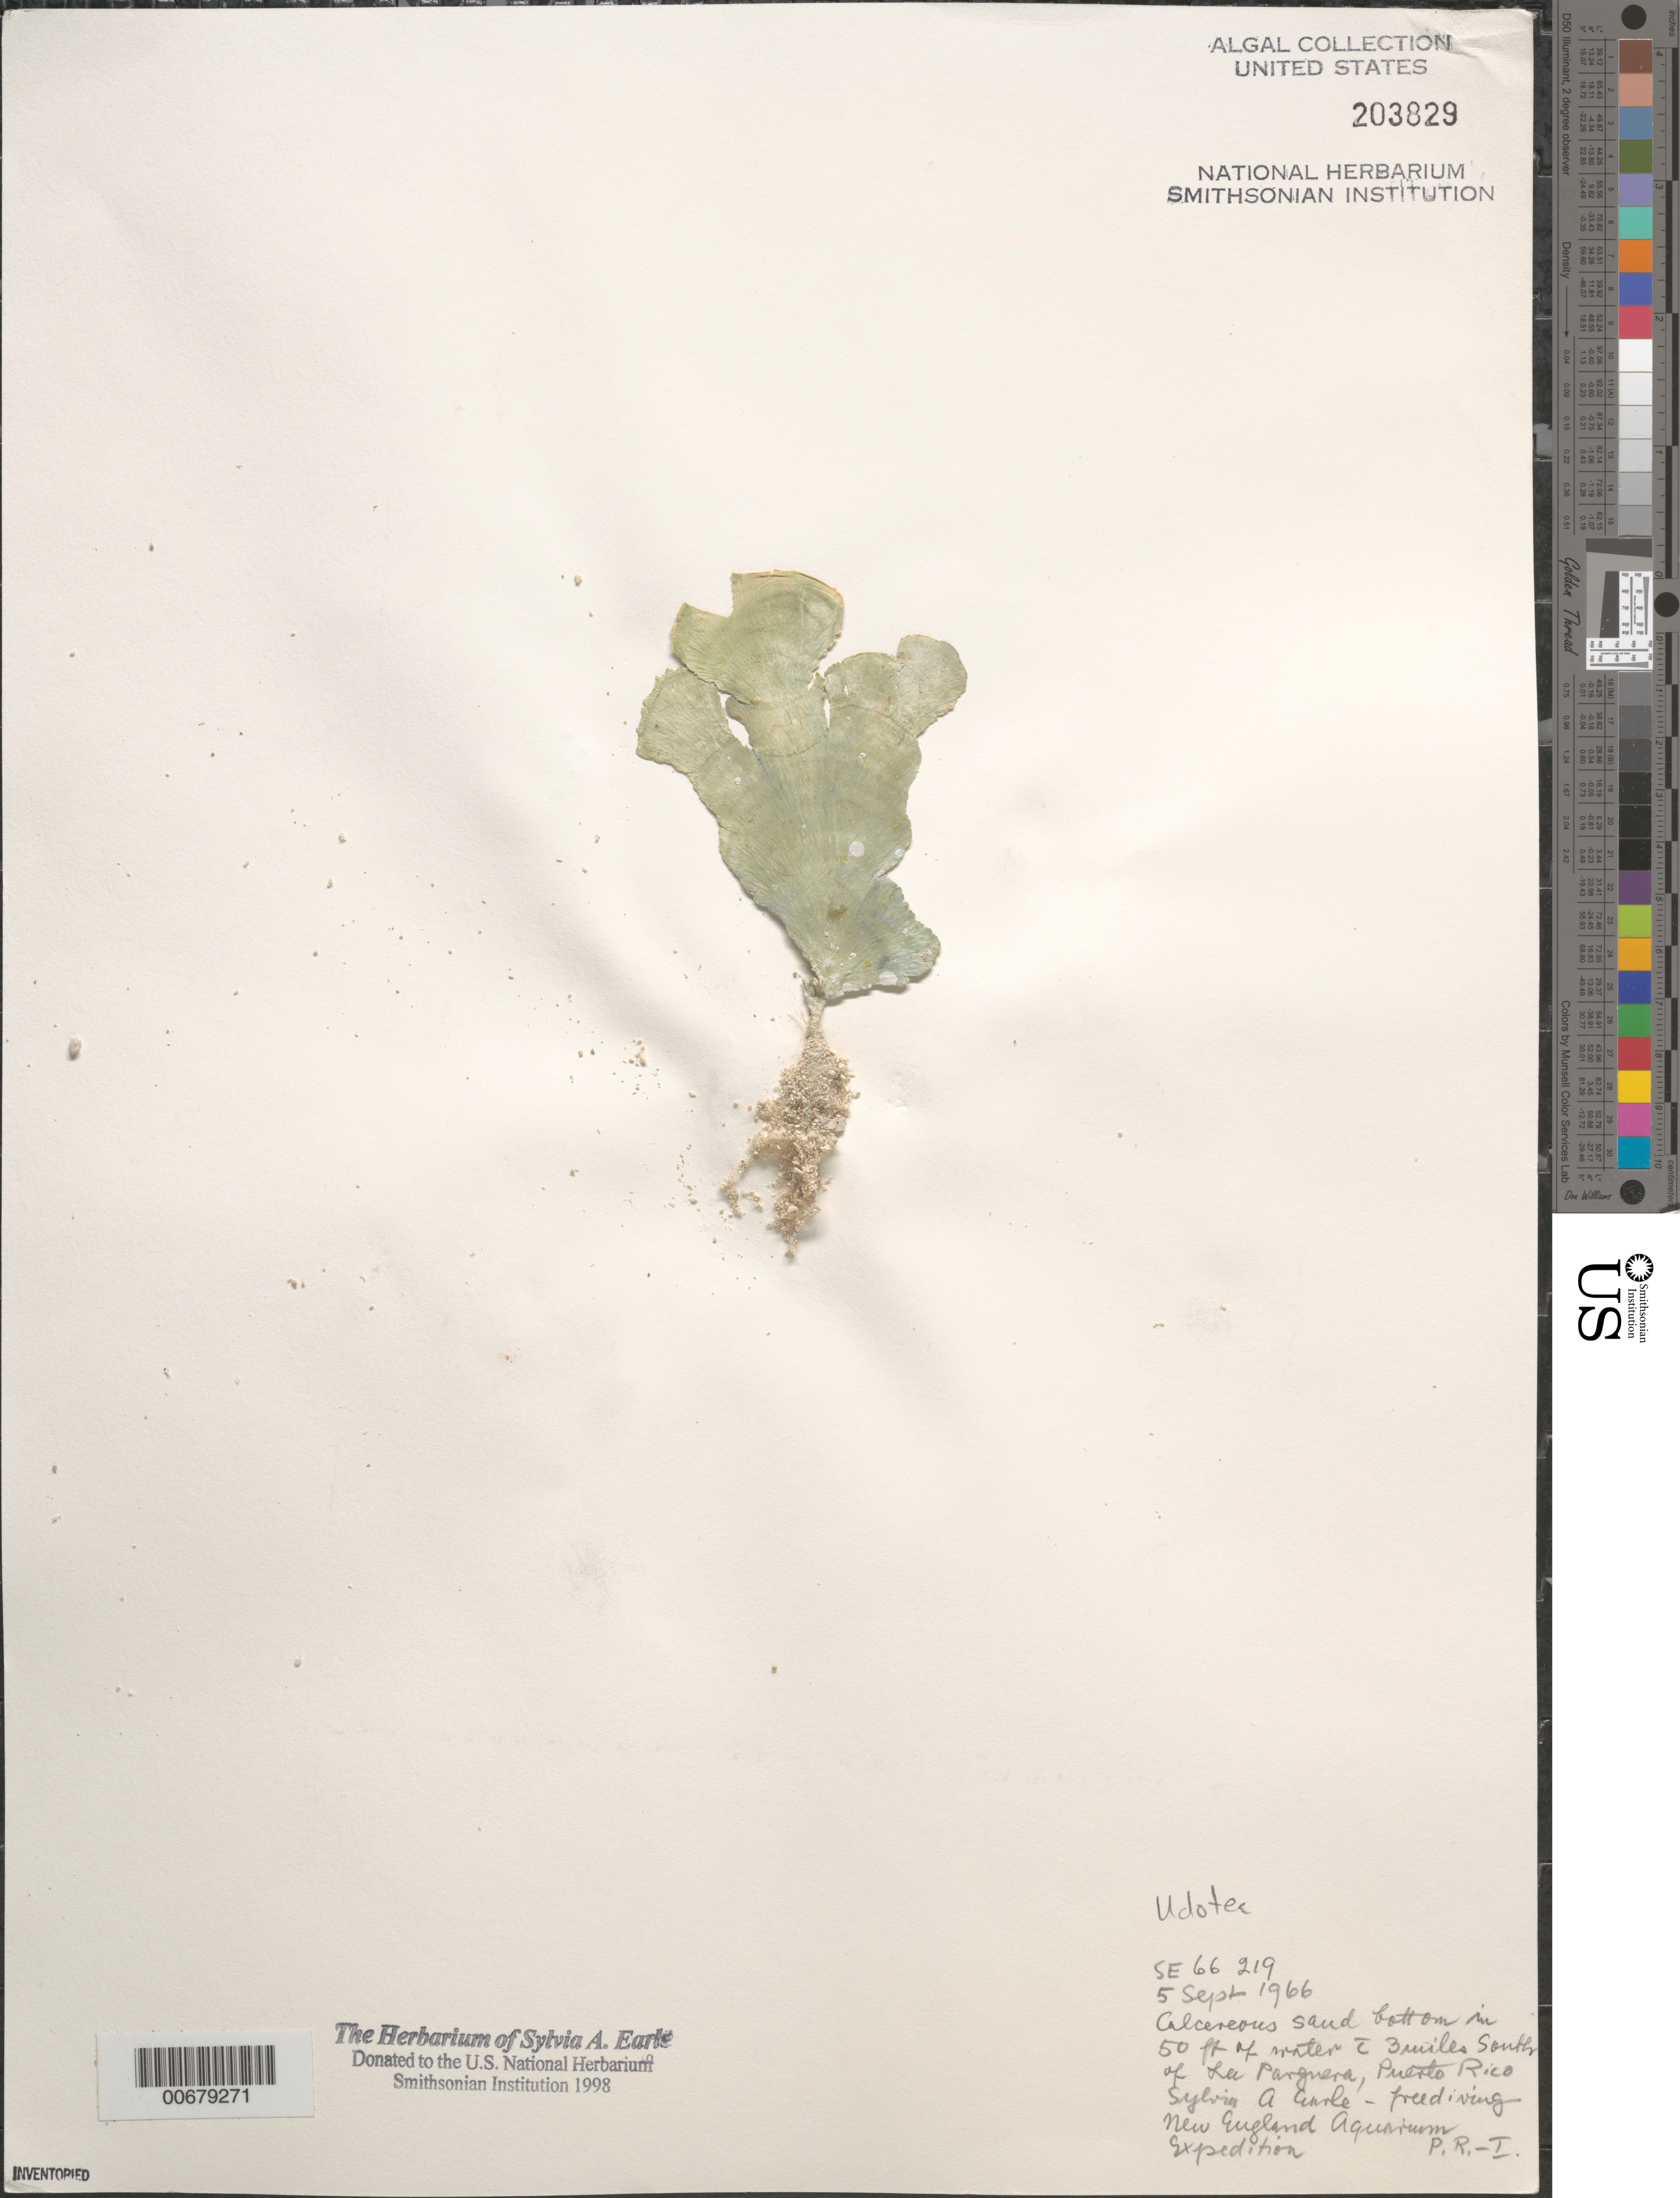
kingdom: Plantae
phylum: Chlorophyta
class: Ulvophyceae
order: Bryopsidales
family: Udoteaceae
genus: Udotea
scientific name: Udotea flabellum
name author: (J. Ellis & Sol.) M. Howe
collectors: S. A. Earle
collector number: SE 66219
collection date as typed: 05 Sep 1966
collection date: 1966-09-05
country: Puerto Rico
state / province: Lajas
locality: Ca. 3 miles south of La Parguera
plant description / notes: New England Aquarium Expedition to Puerto Rico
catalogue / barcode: US 203829